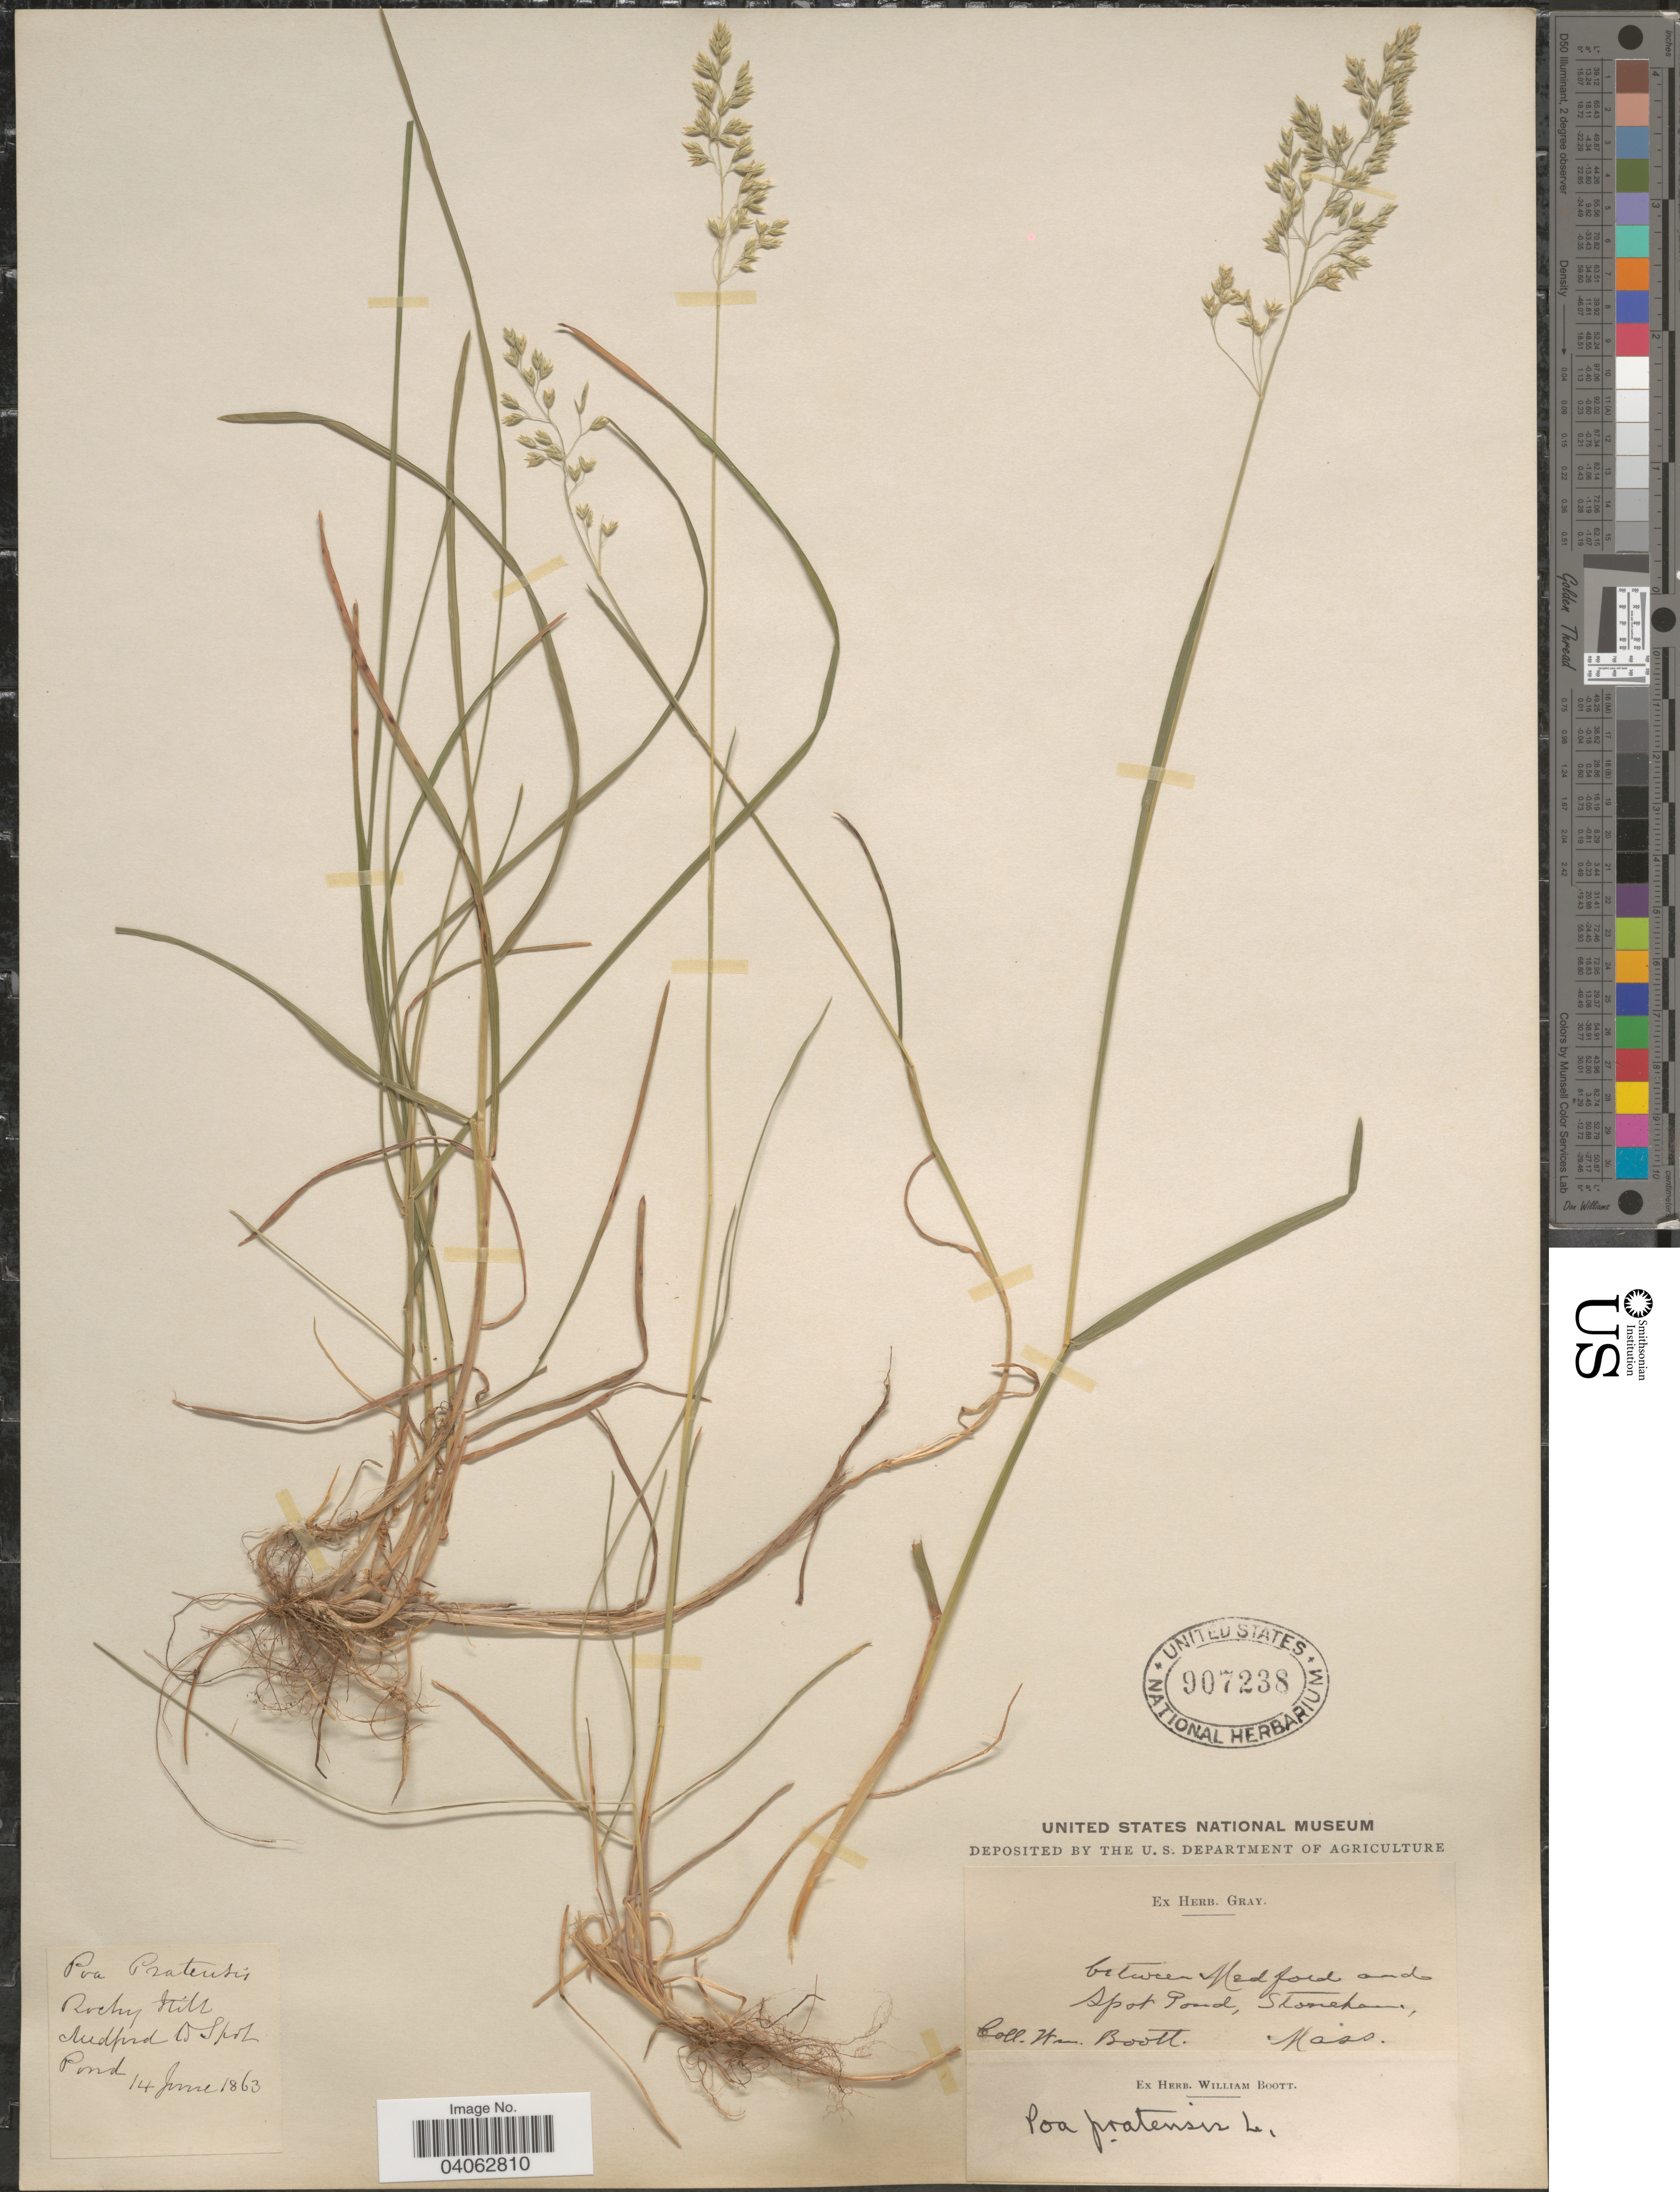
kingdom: Plantae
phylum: Tracheophyta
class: Liliopsida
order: Poales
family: Poaceae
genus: Poa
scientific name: Poa pratensis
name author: L.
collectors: W. Boott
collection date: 1863-06-14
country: United States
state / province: Massachusetts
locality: Between Medford and Spot Pond, Stoneham.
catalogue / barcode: US 907238